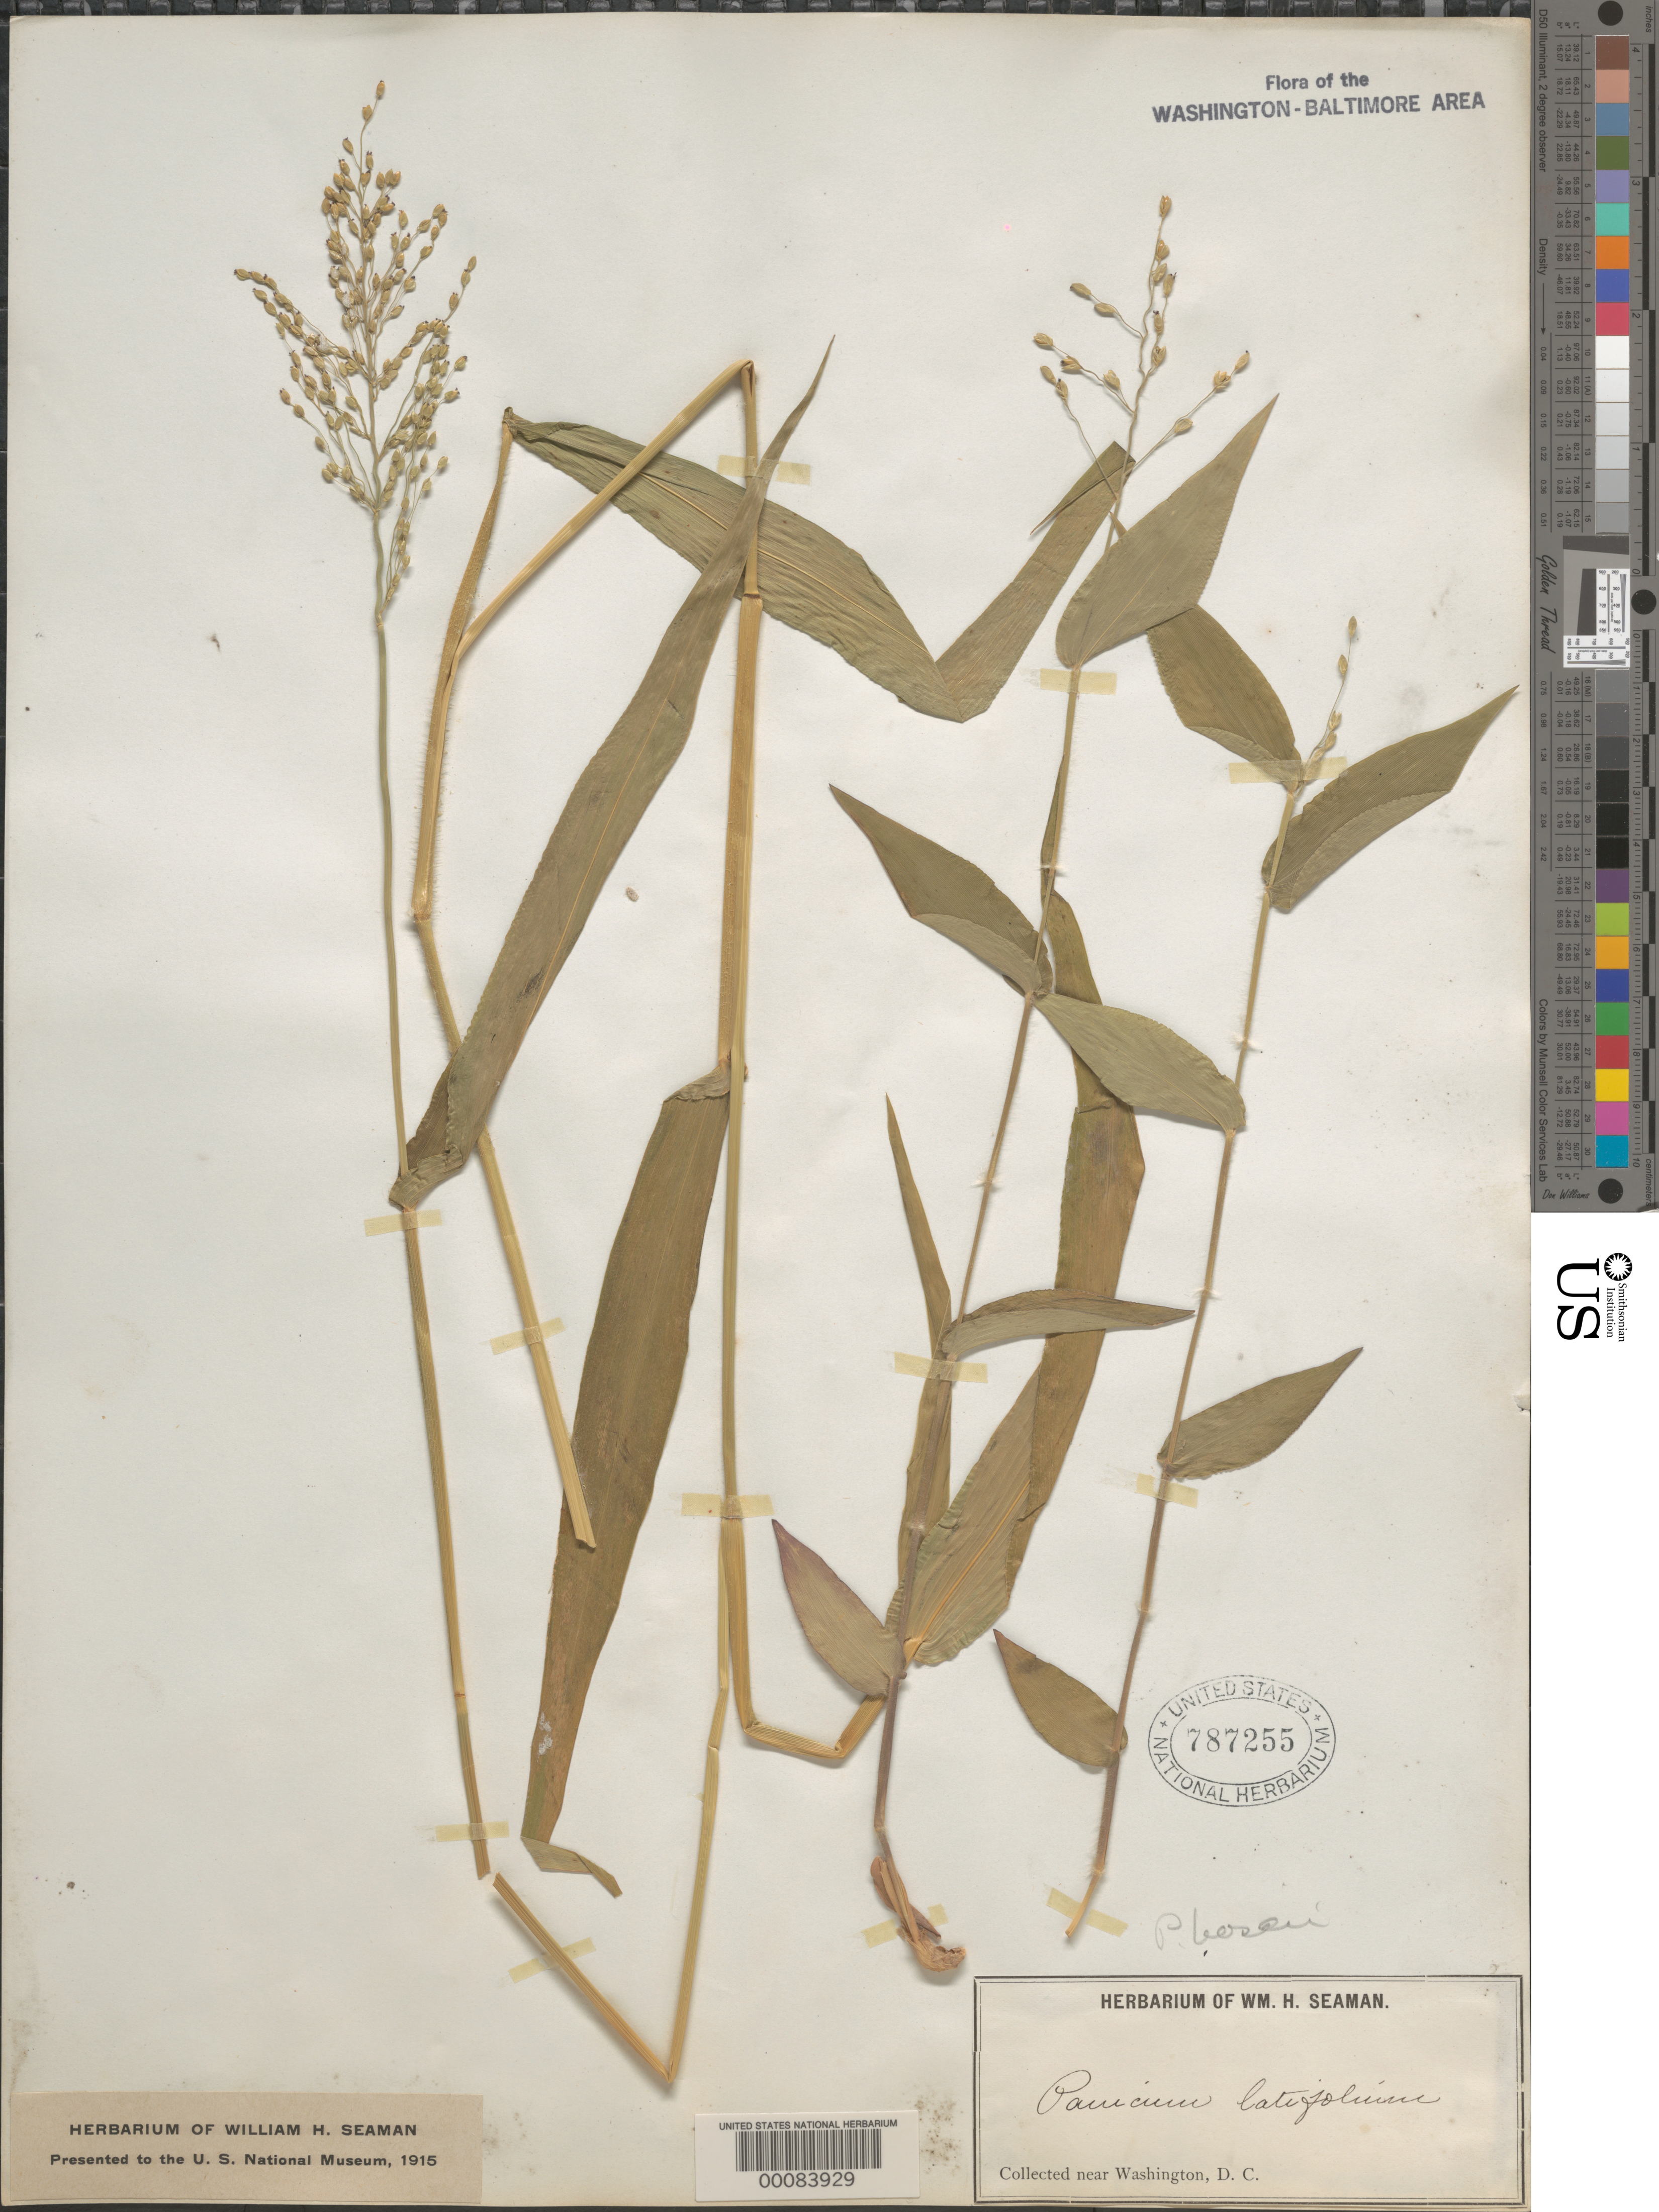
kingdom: Plantae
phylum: Tracheophyta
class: Liliopsida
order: Poales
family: Poaceae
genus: Dichanthelium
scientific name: Dichanthelium boscii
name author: (Poir.) Gould & C.A. Clark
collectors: W. Seaman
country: United States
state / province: District of Columbia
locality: Near Washington DC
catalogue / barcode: US 787255